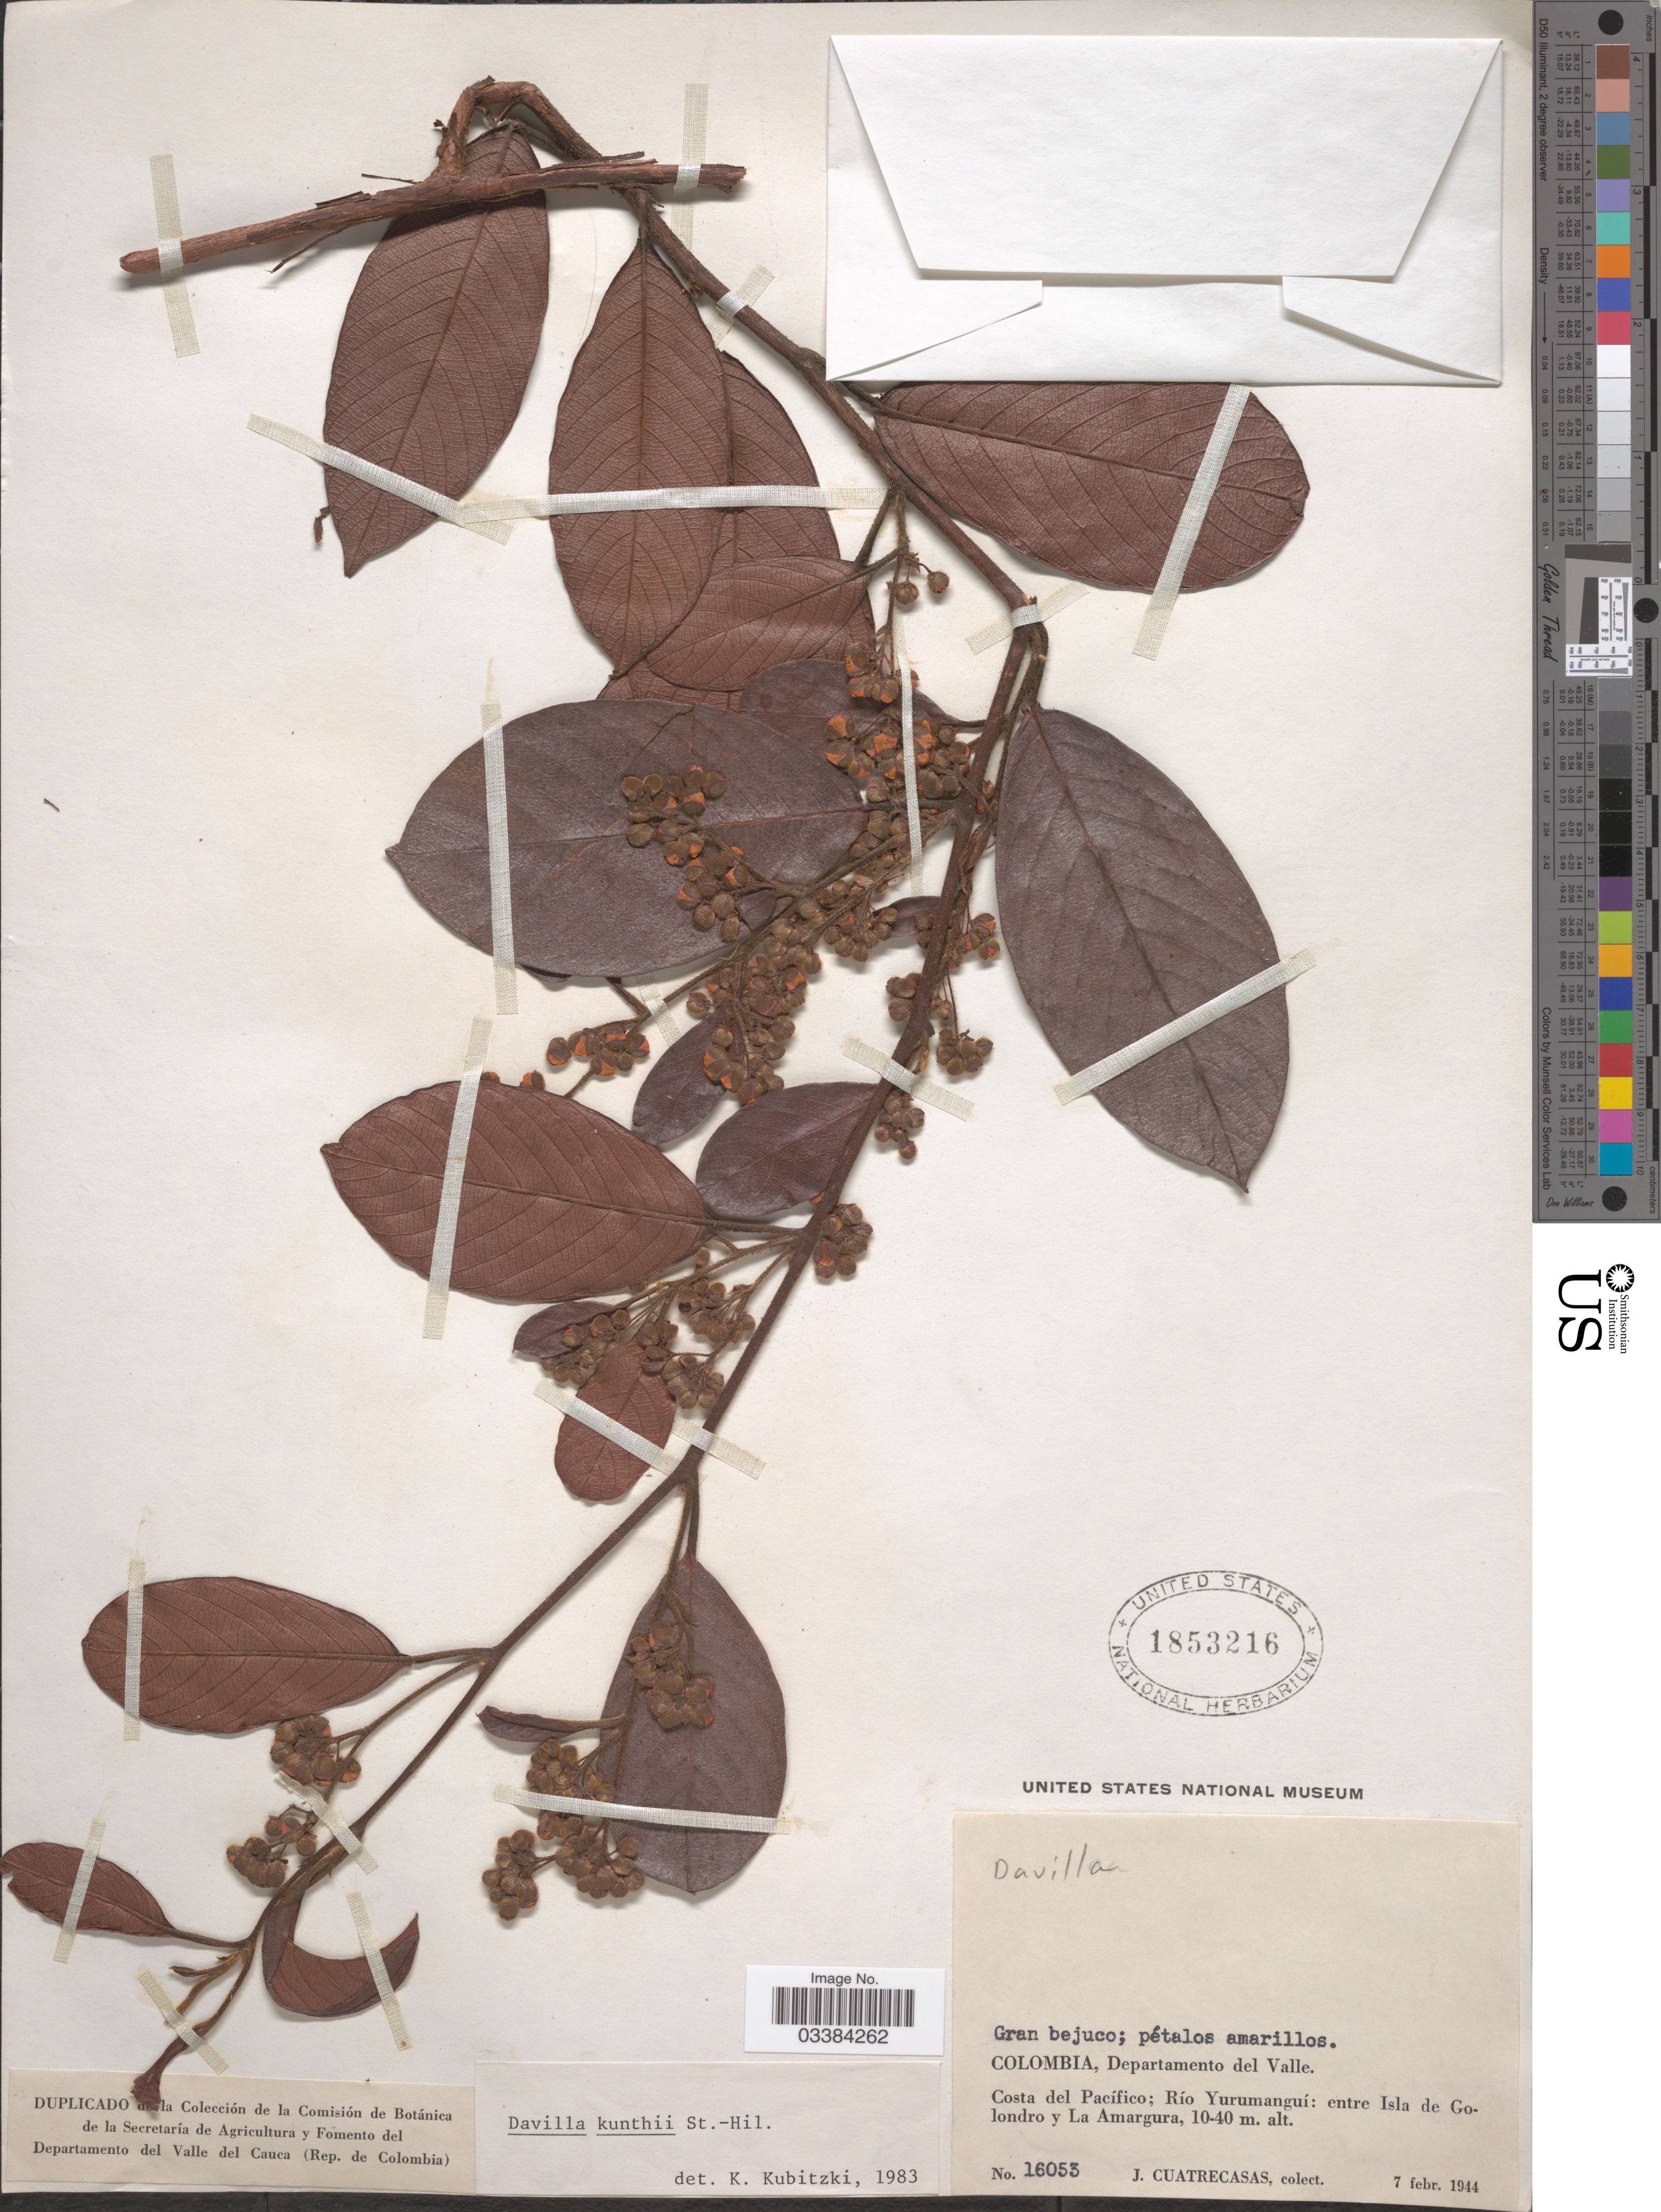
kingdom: Plantae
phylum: Tracheophyta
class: Magnoliopsida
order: Dilleniales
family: Dilleniaceae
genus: Davilla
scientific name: Davilla kunthii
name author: A. St.-Hil.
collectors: J. Cuatrecasas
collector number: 16053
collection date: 1944-02-07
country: Colombia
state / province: Valle del Cauca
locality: Departamento del Valle. Costa del Pacífico; Río Yurumanguí: entre Isla de Golondro y La Amargura.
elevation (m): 10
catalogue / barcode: US 1853216